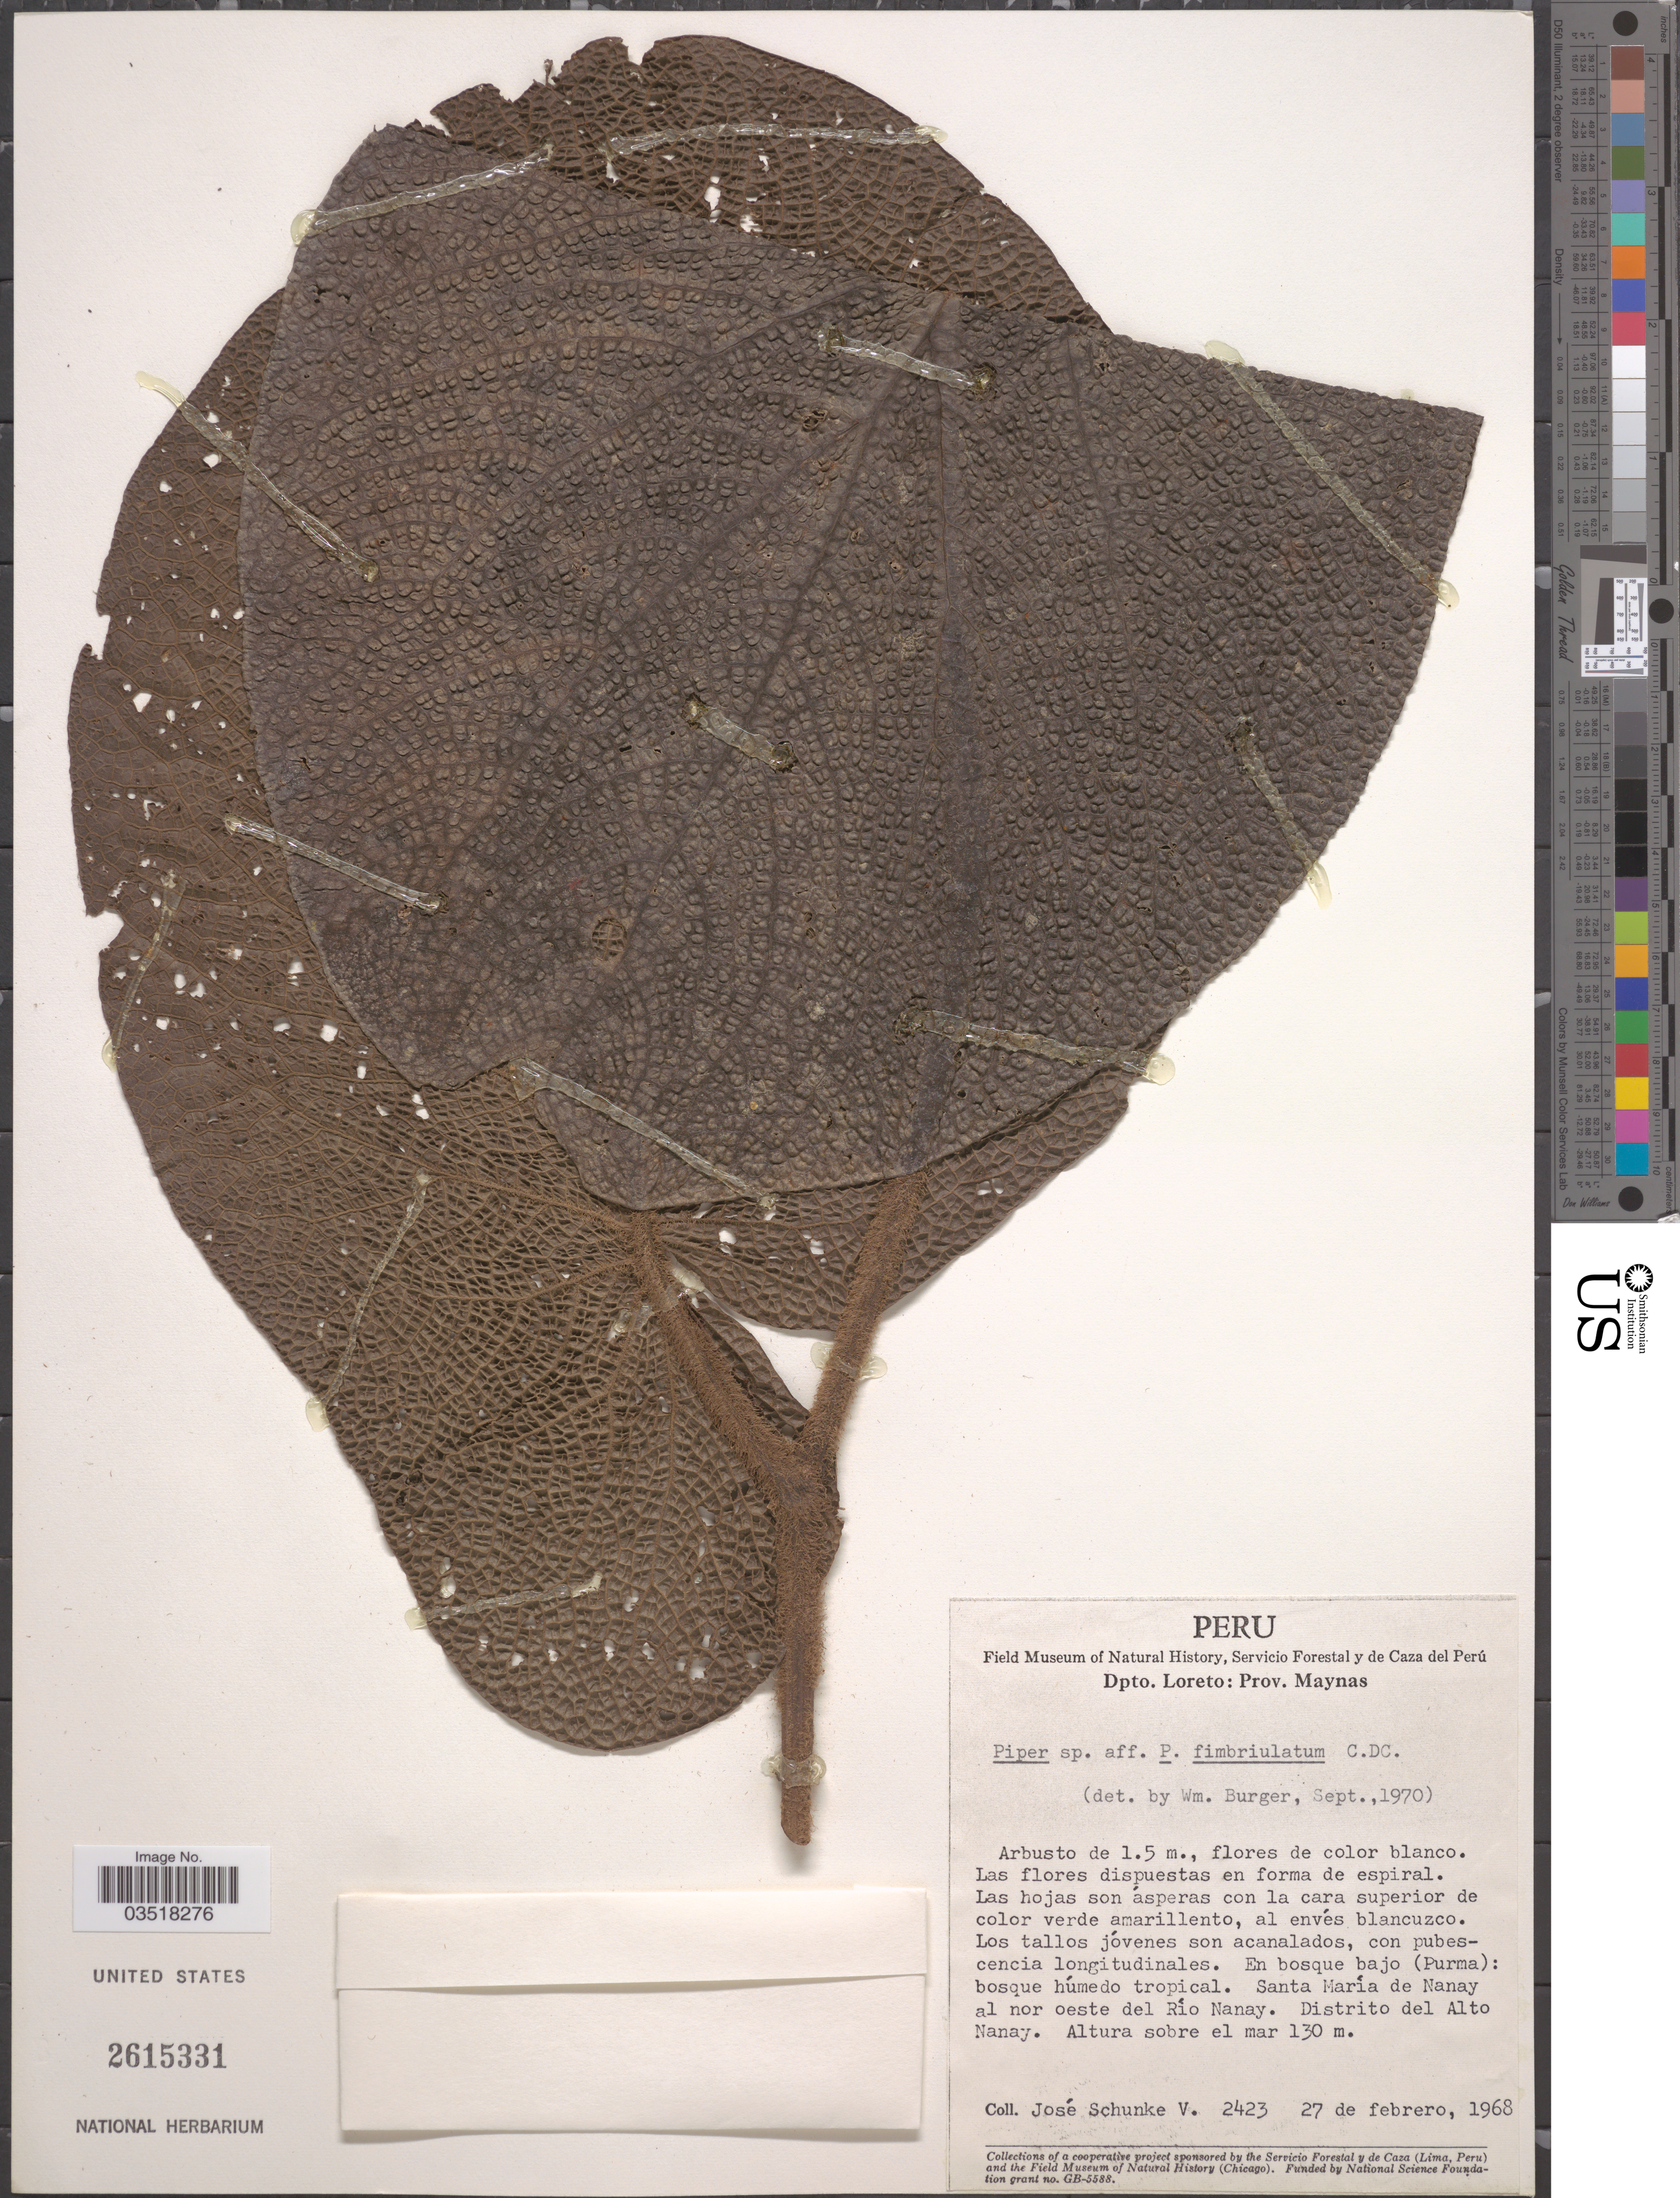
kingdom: Plantae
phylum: Tracheophyta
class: Magnoliopsida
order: Piperales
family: Piperaceae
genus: Piper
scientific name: Piper fimbriulatum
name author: C. DC.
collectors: J. Schunke Vigo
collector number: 2423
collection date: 1968-02-27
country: Peru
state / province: Loreto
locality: Dpto. Loreto: Prov. Maynas. Santa Maria de Nanay al nor oeste del Rio Nanay. Distrito del Alto Nanay.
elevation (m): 130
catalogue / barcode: US 2615331